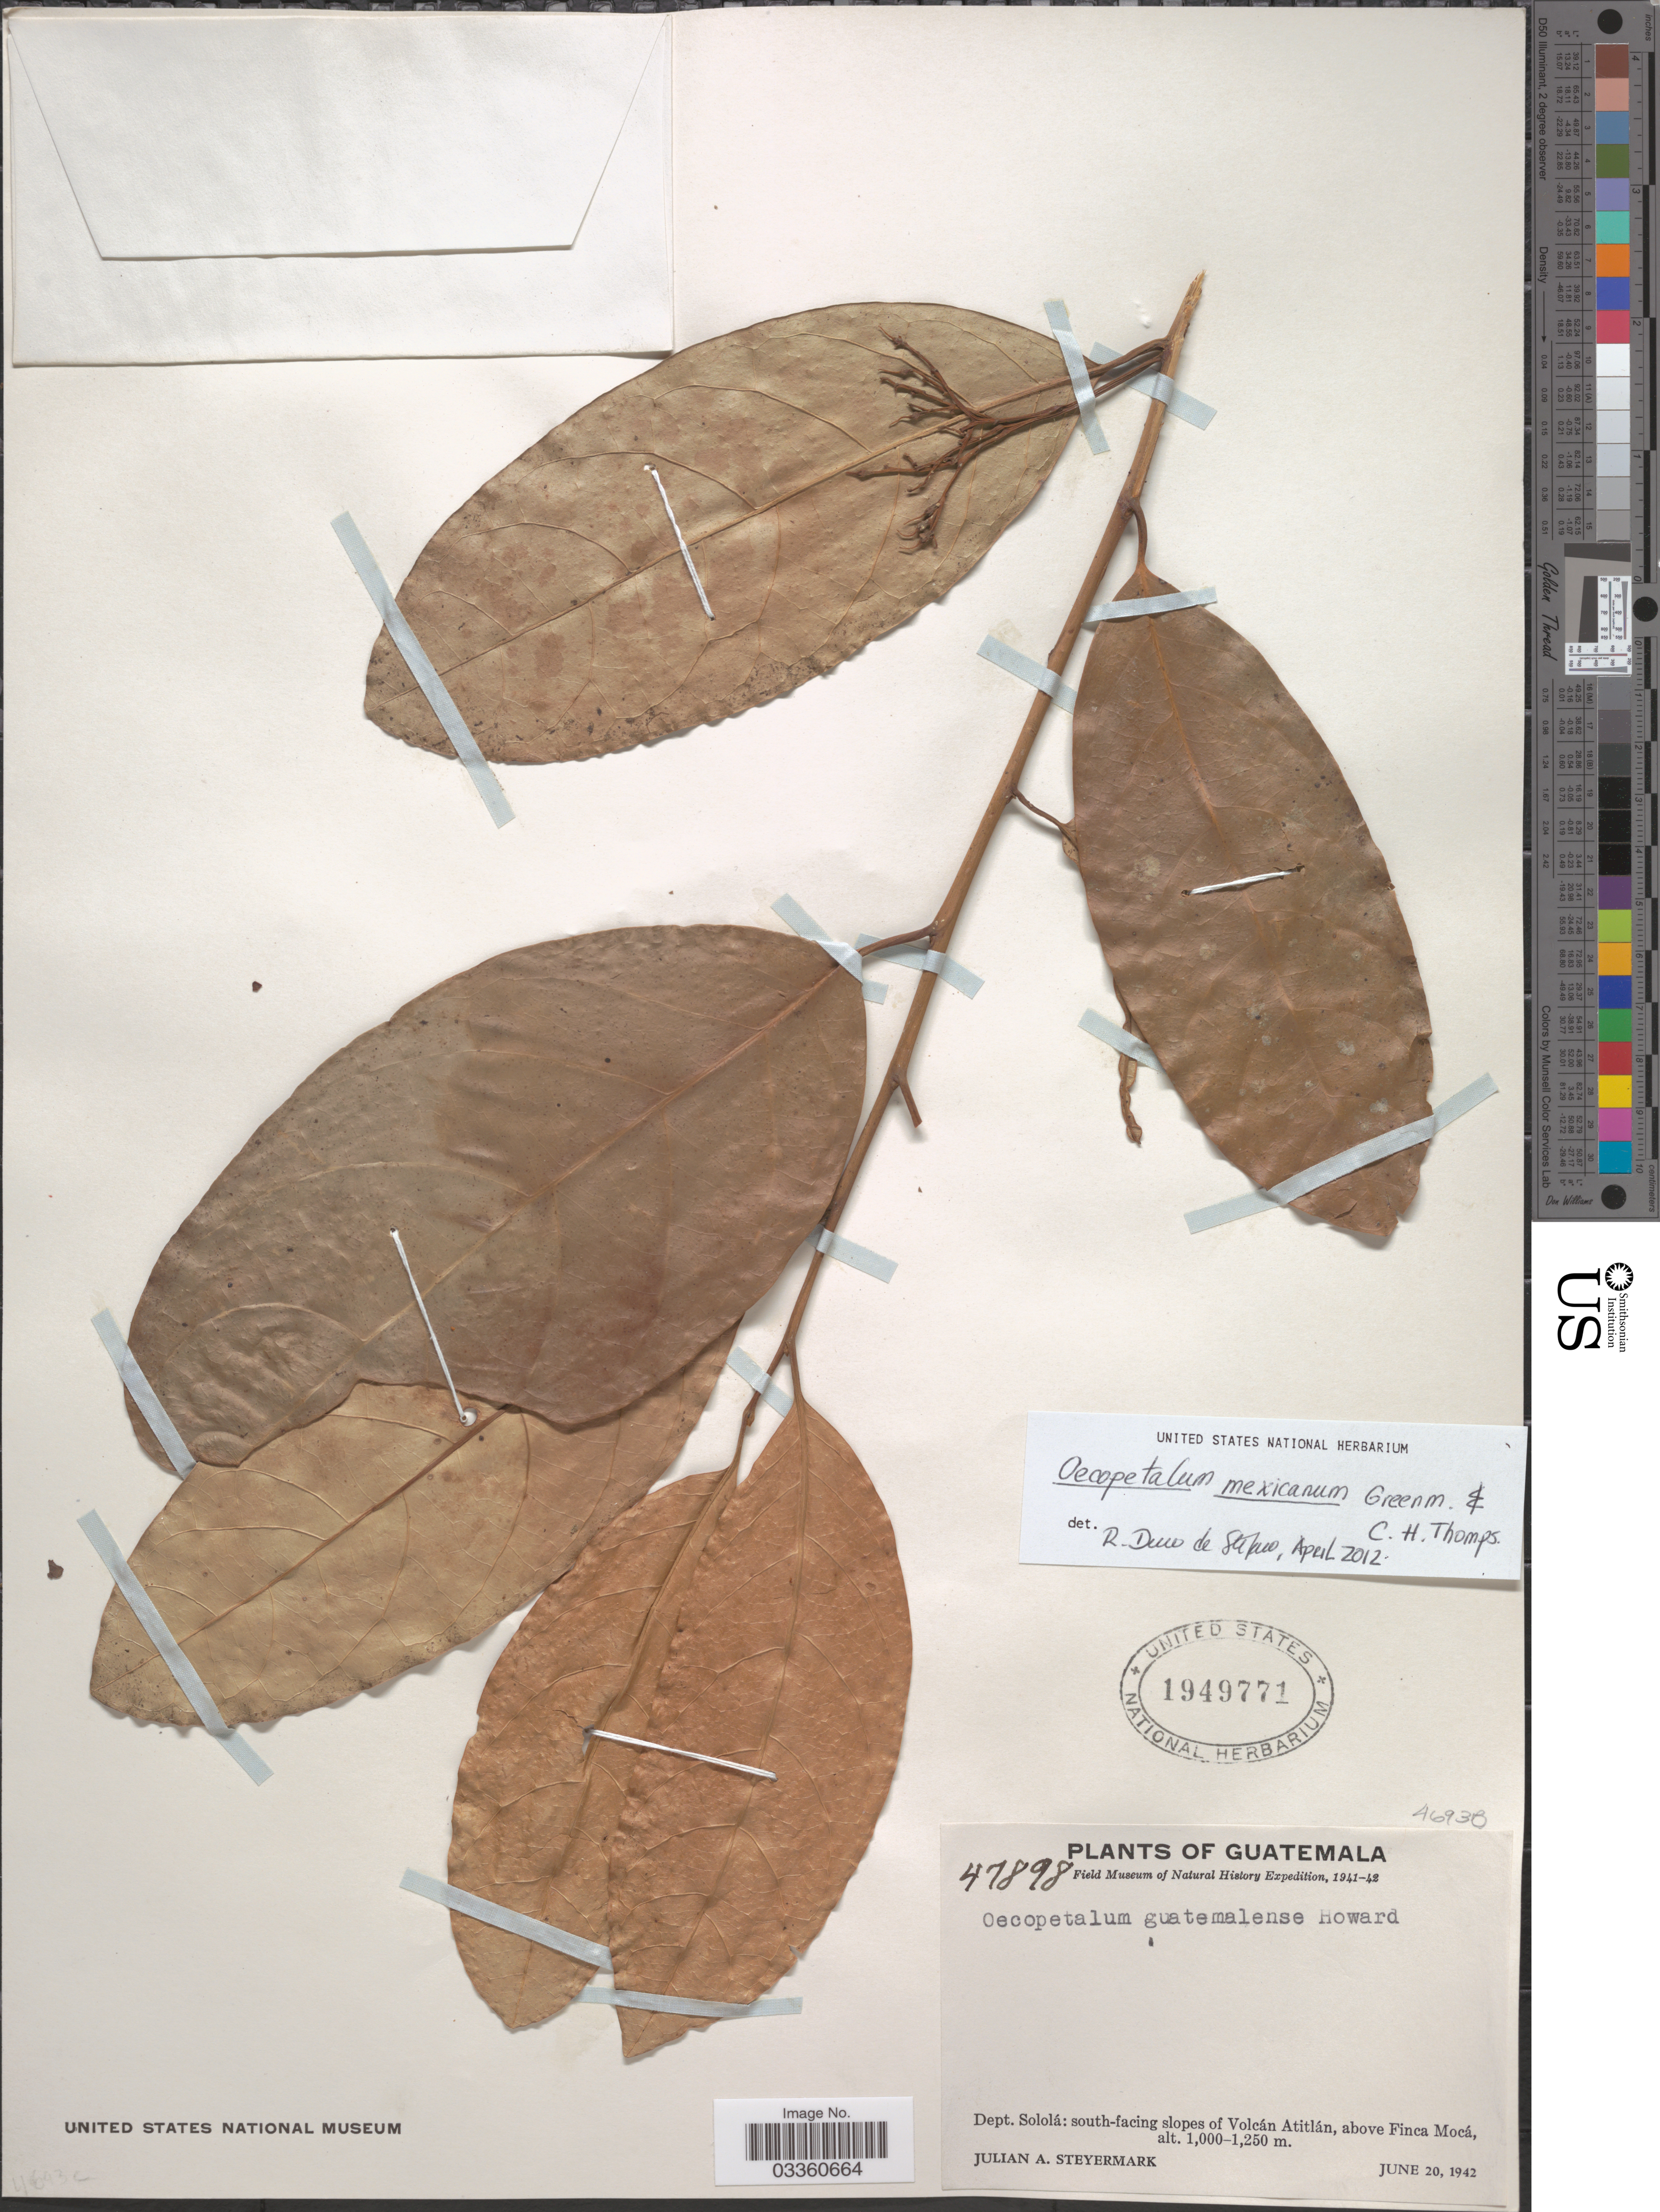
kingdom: Plantae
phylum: Tracheophyta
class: Magnoliopsida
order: Metteniusales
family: Metteniusaceae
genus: Oecopetalum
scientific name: Oecopetalum mexicanum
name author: Greenm. & C.H. Thomps.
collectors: J. Steyermark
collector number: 47898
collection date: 1942-06-20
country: Guatemala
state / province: Sololá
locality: Dept. Sololá: south-facing slopes of Volcán Atitlán, above Finca Mocá.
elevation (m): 1000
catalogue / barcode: US 1949771